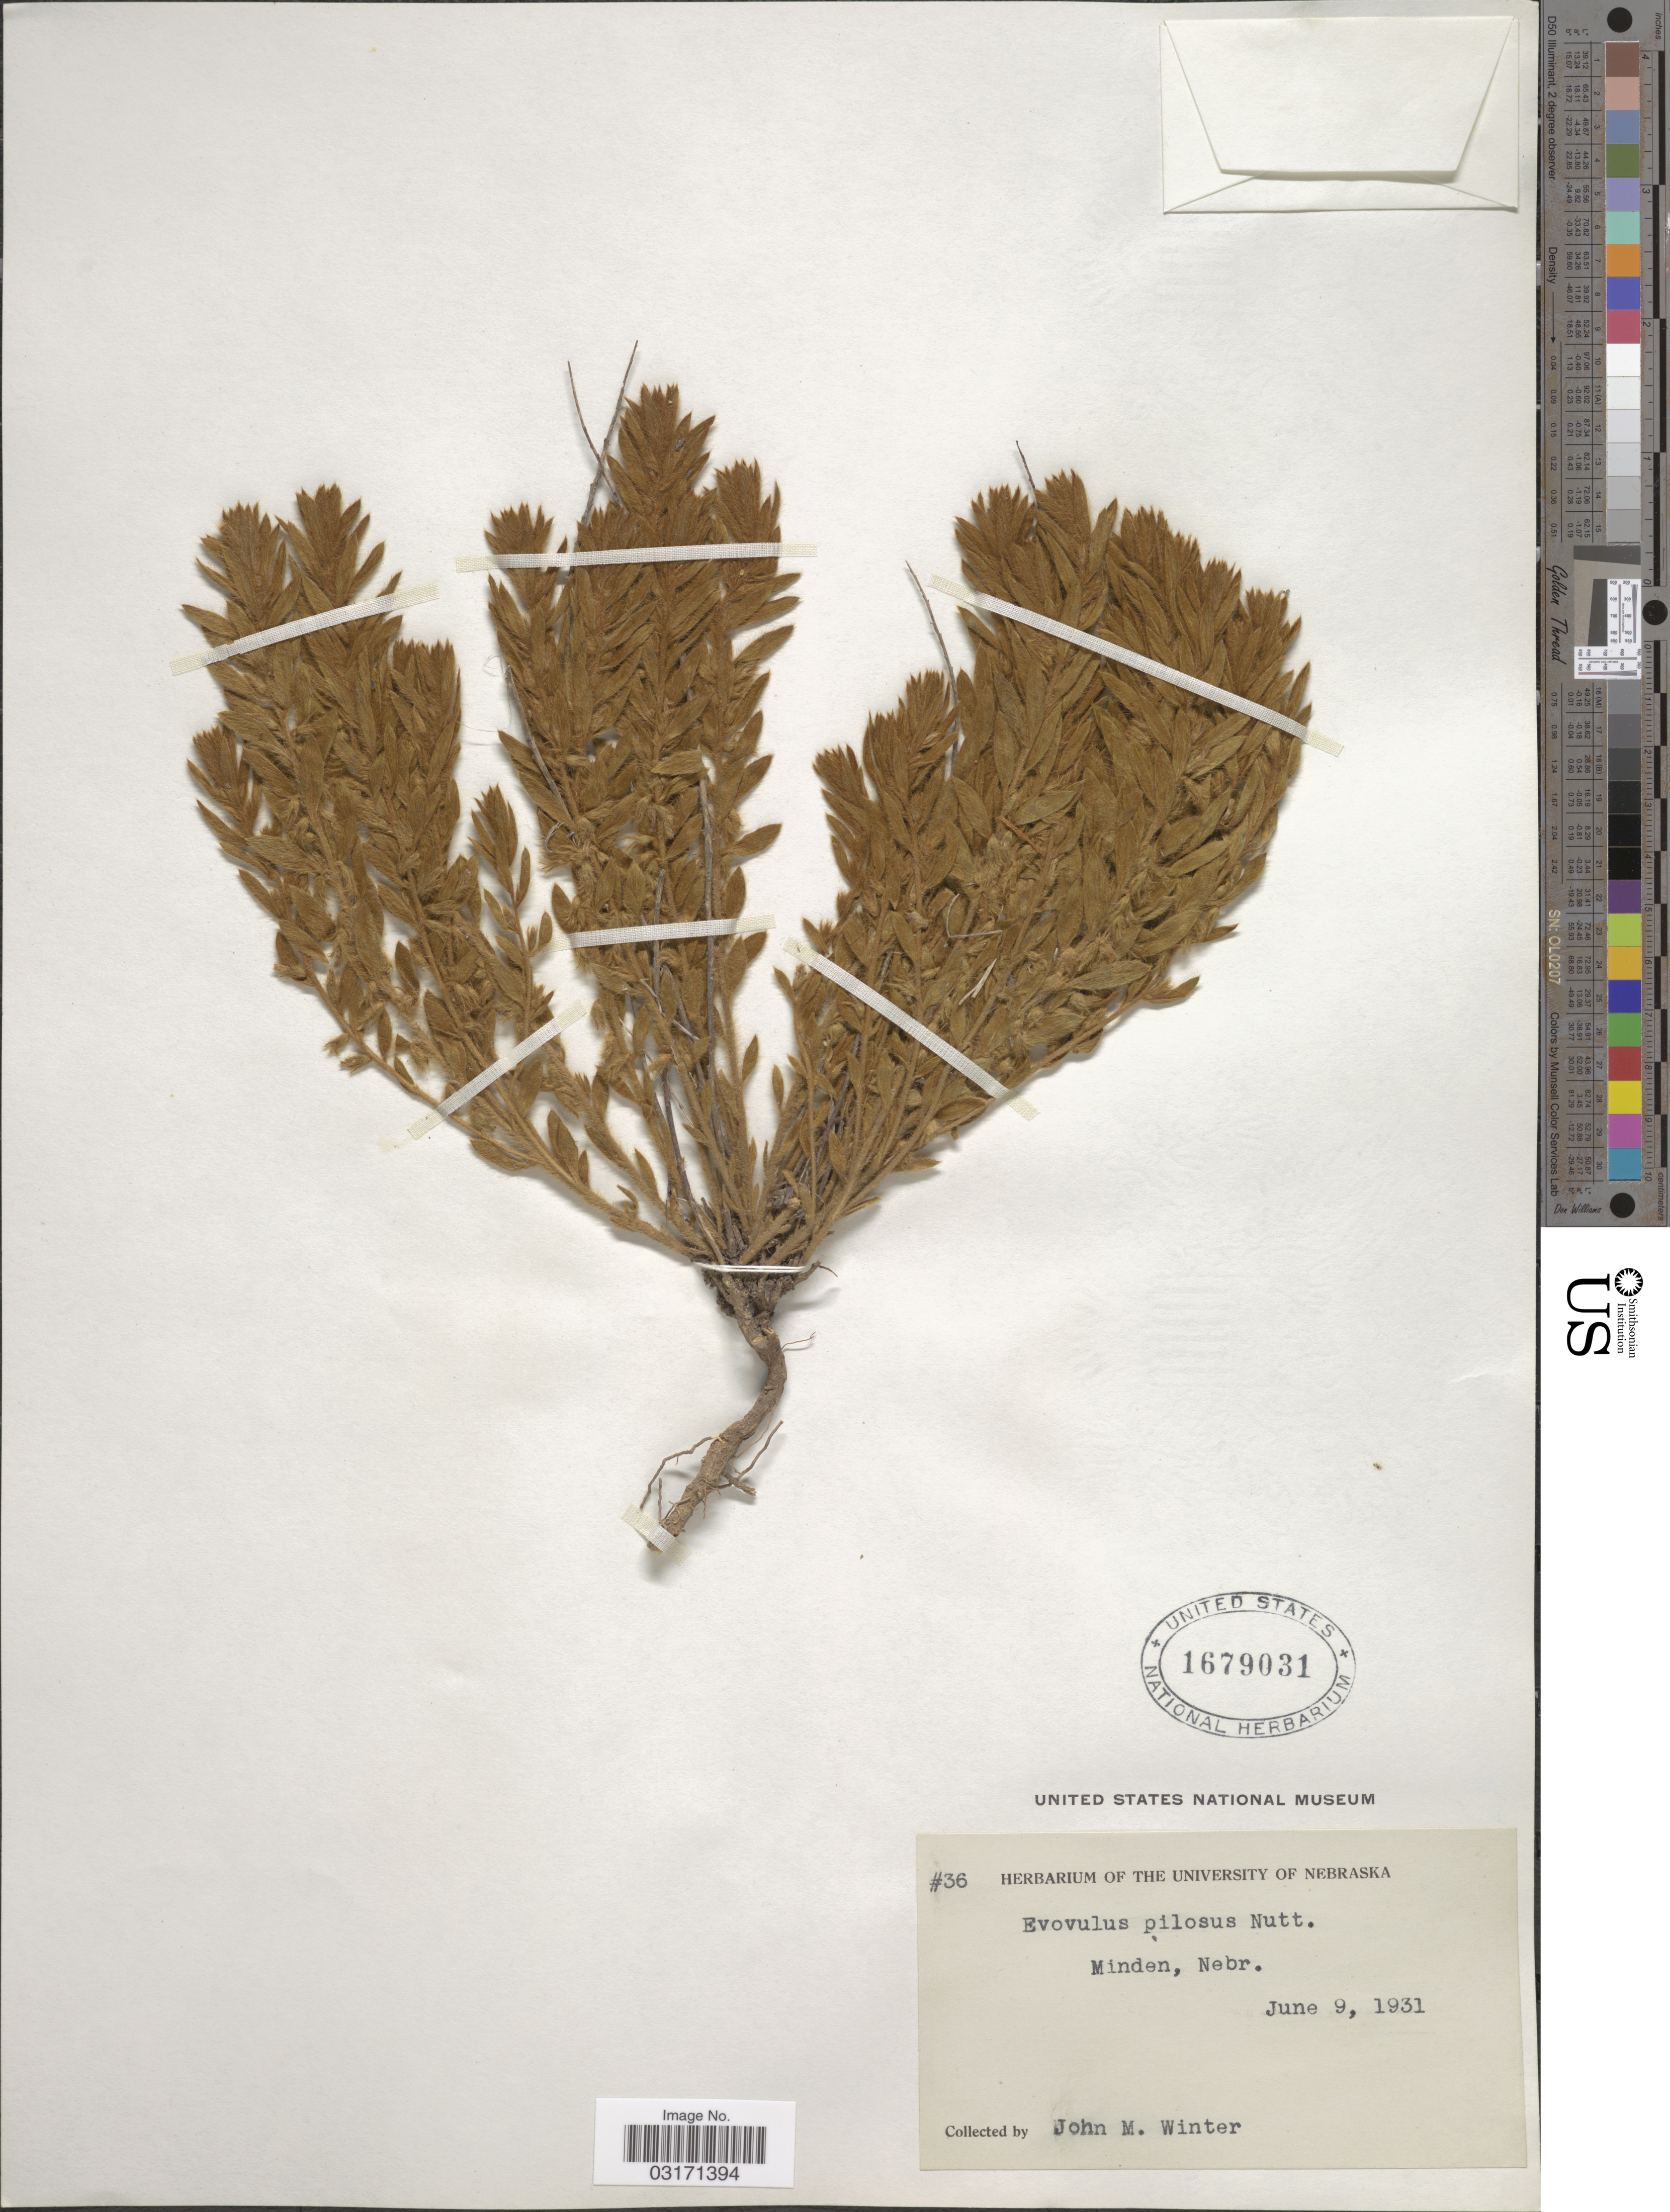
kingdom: Plantae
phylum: Tracheophyta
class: Magnoliopsida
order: Solanales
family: Convolvulaceae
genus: Evolvulus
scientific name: Evolvulus pilosus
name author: Roxb.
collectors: J. M. Winter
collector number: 36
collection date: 1931-06-09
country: United States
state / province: Nebraska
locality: Minden, Nebr.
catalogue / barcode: US 1679031